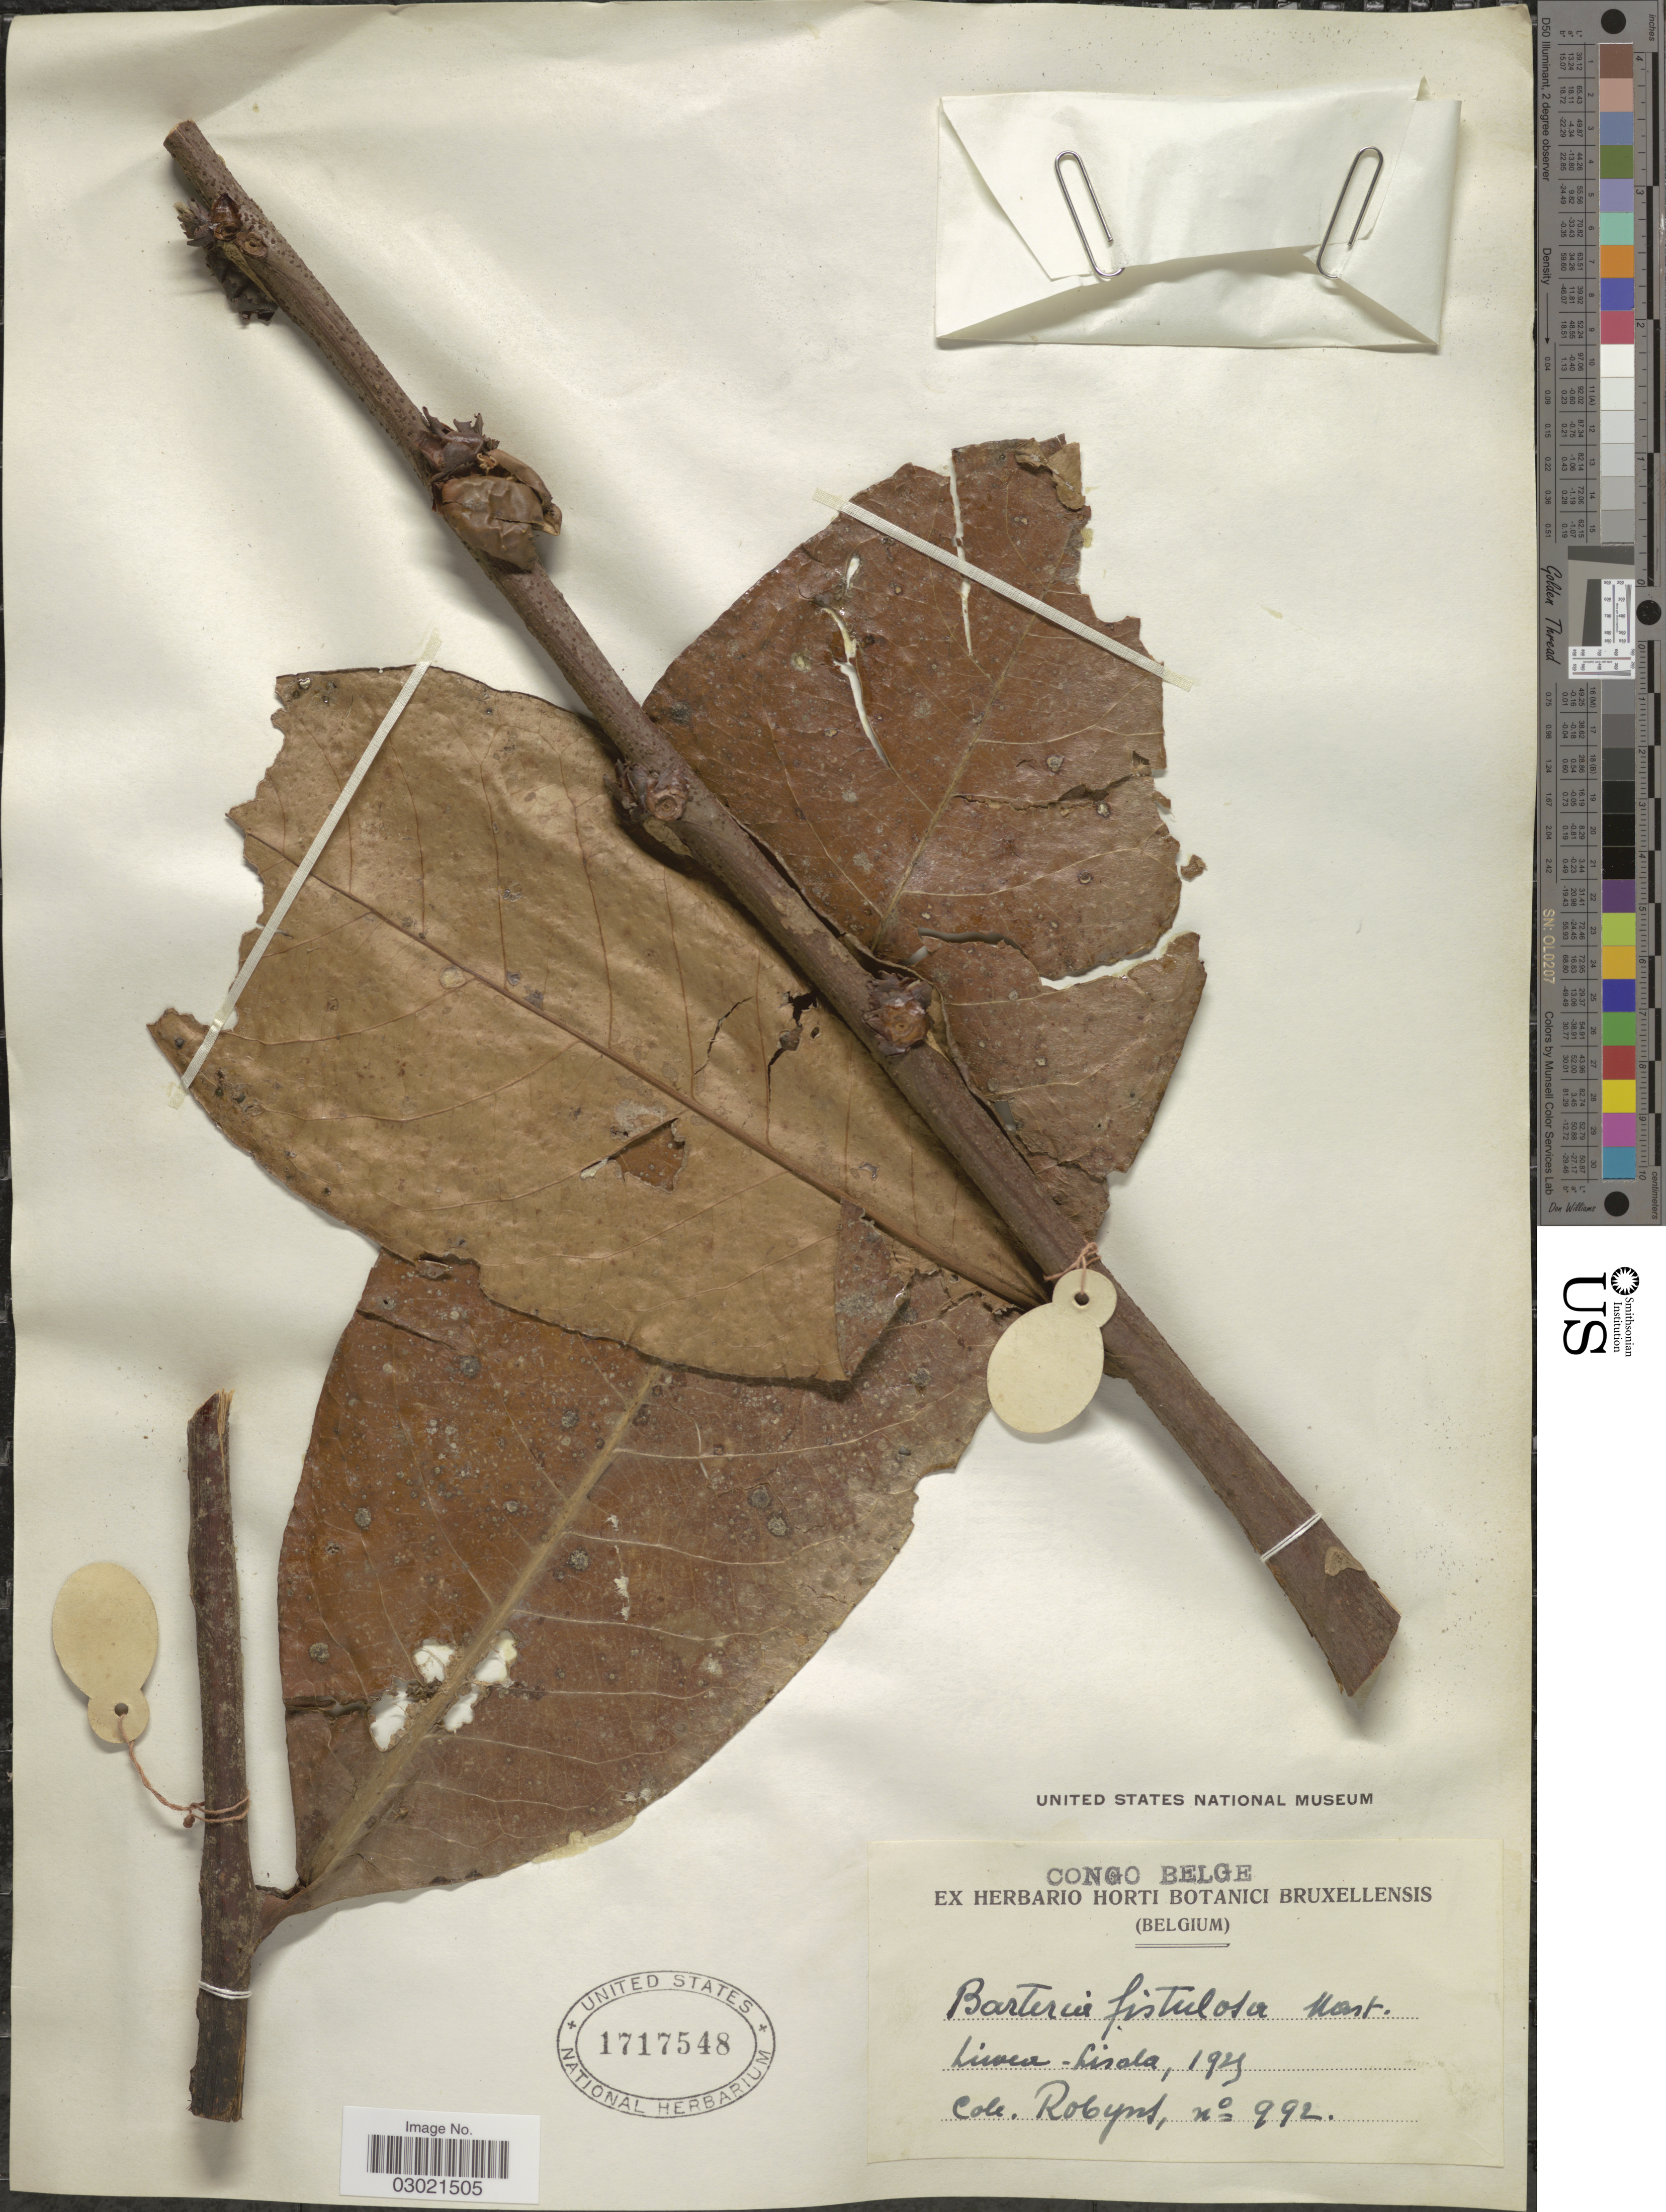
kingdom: Plantae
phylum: Tracheophyta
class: Magnoliopsida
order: Malpighiales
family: Passifloraceae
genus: Barteria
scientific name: Barteria fistulosa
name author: Mast.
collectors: -. Robyns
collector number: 992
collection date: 1925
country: Congo, Democratic Republic of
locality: Liwea-Lisala.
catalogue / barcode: US 1717548